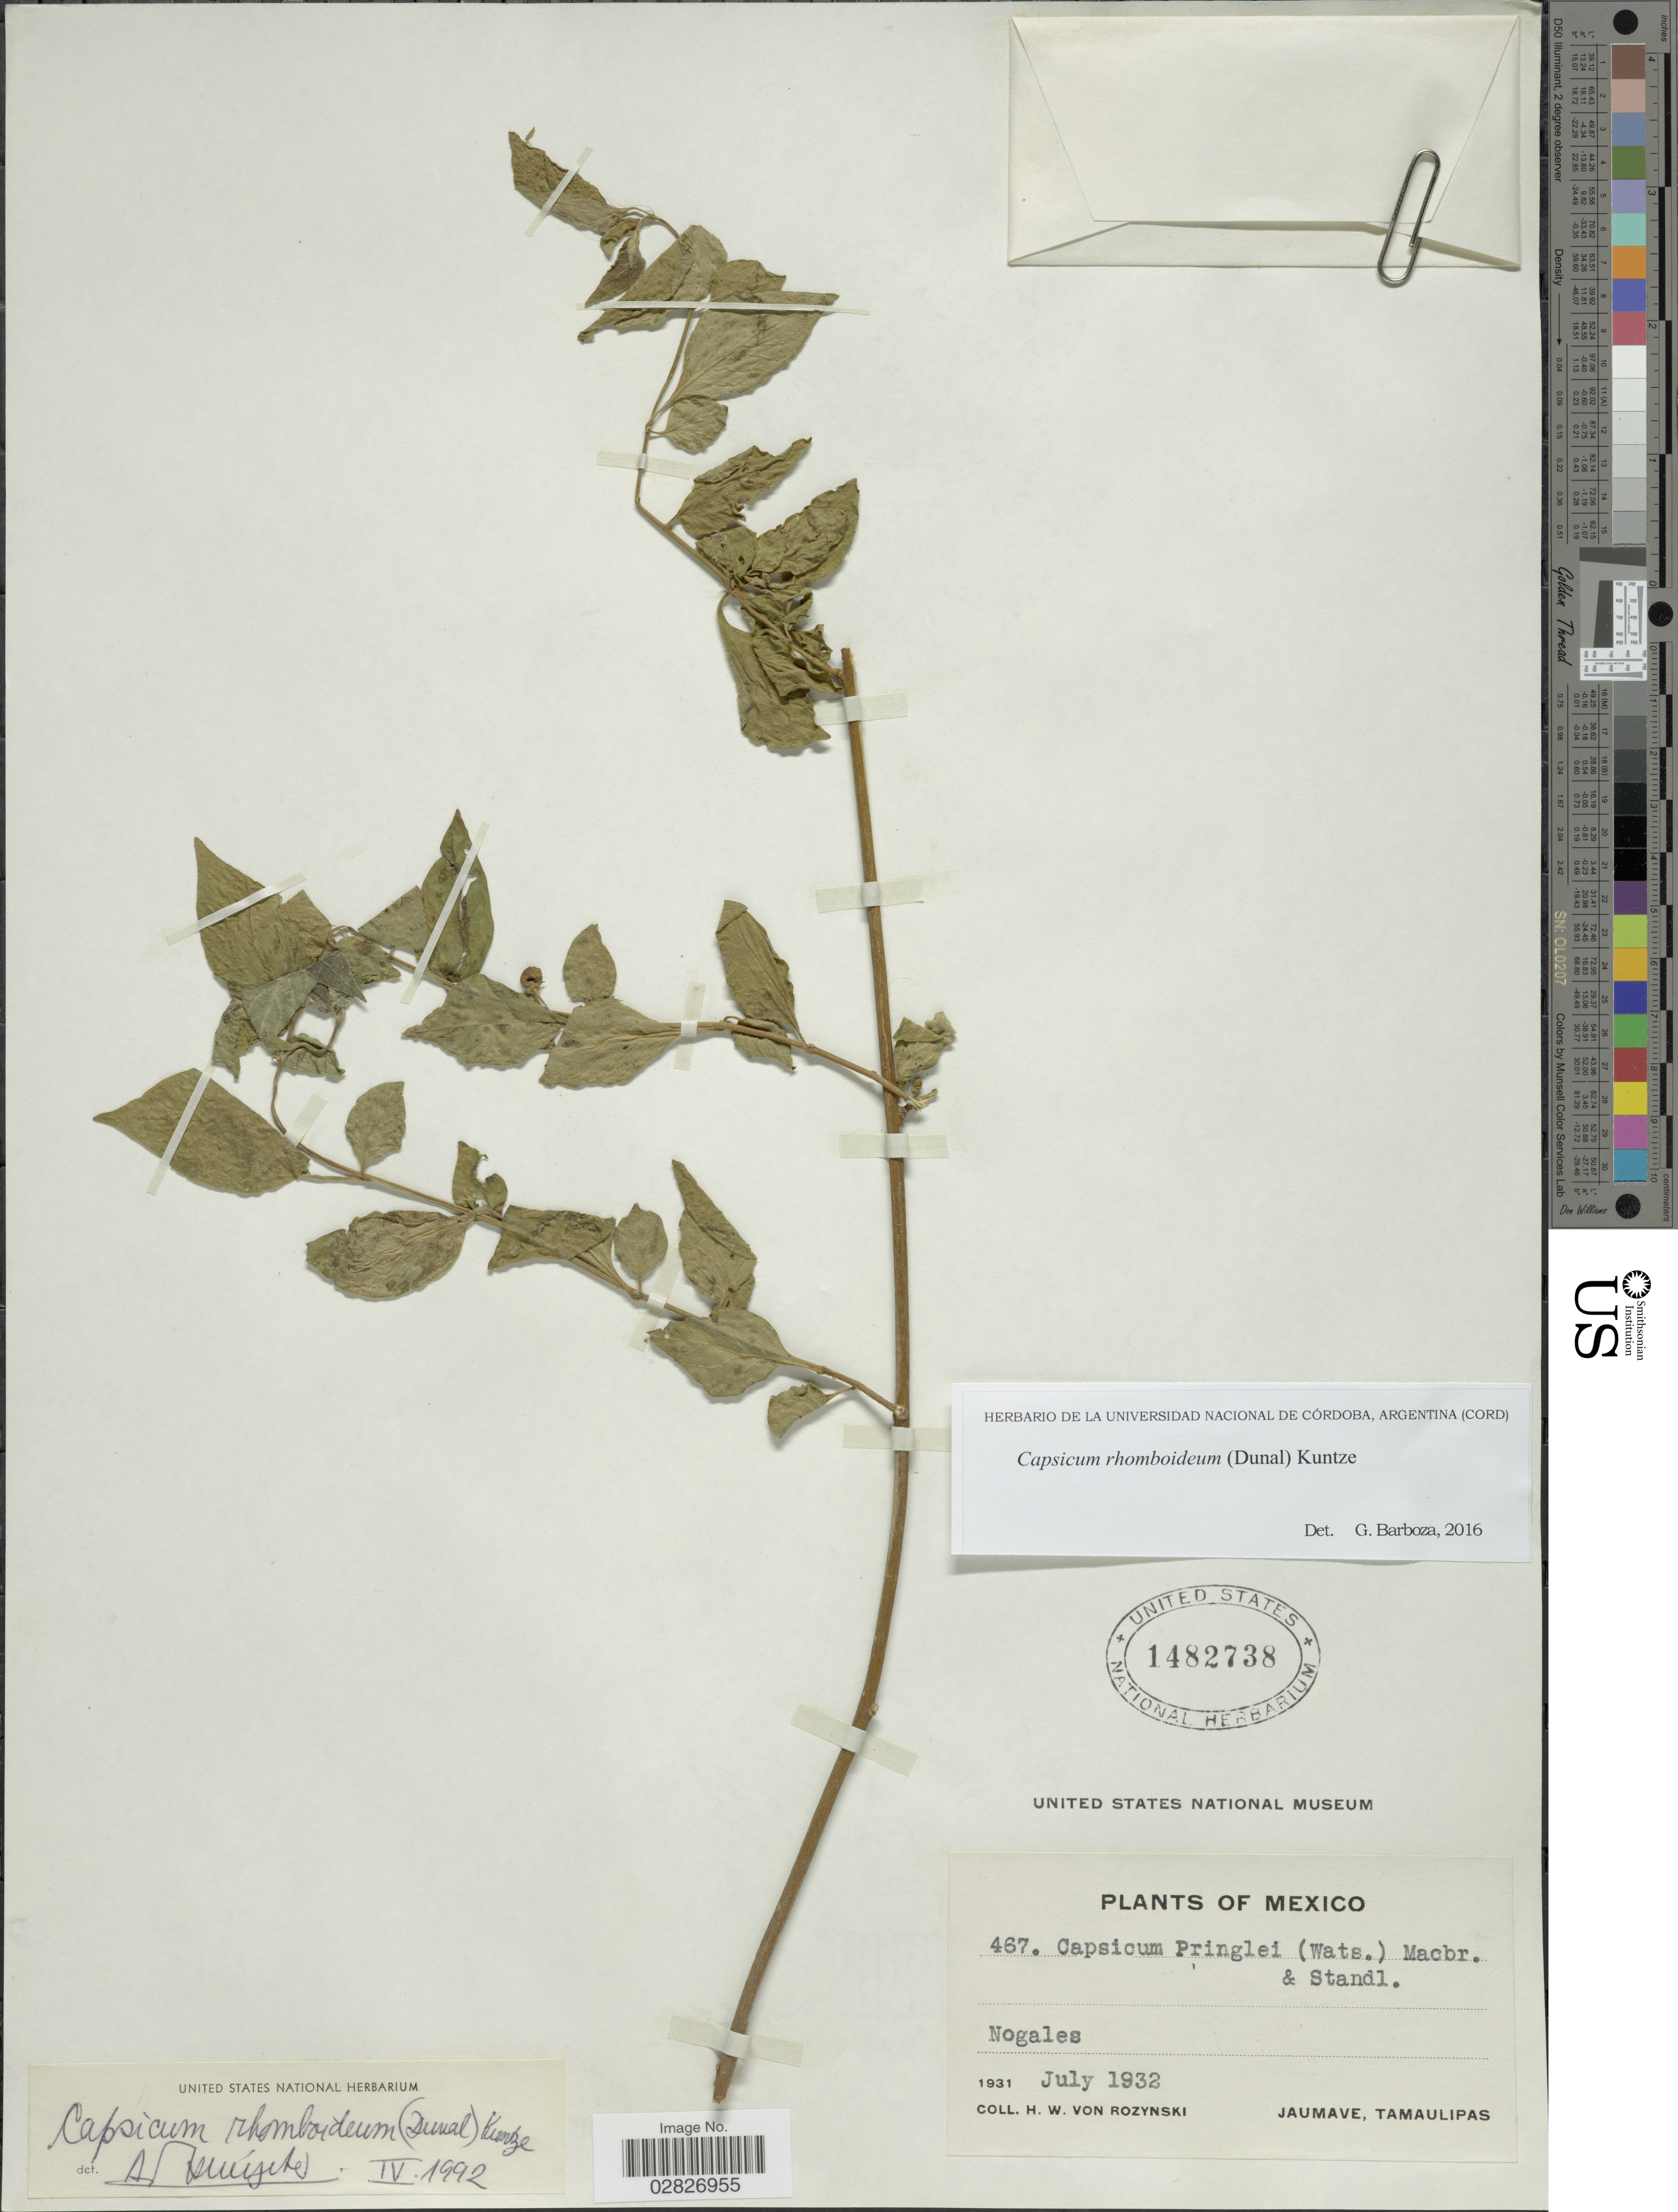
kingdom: Plantae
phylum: Tracheophyta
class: Magnoliopsida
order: Solanales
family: Solanaceae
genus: Capsicum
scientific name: Capsicum rhomboideum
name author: (Humb. & Bonpl. ex Dunal) Kuntze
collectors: H. von Rozynski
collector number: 467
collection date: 1932-07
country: Mexico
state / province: Tamaulipas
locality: Nogales, Jaumave.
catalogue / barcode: US 1482738